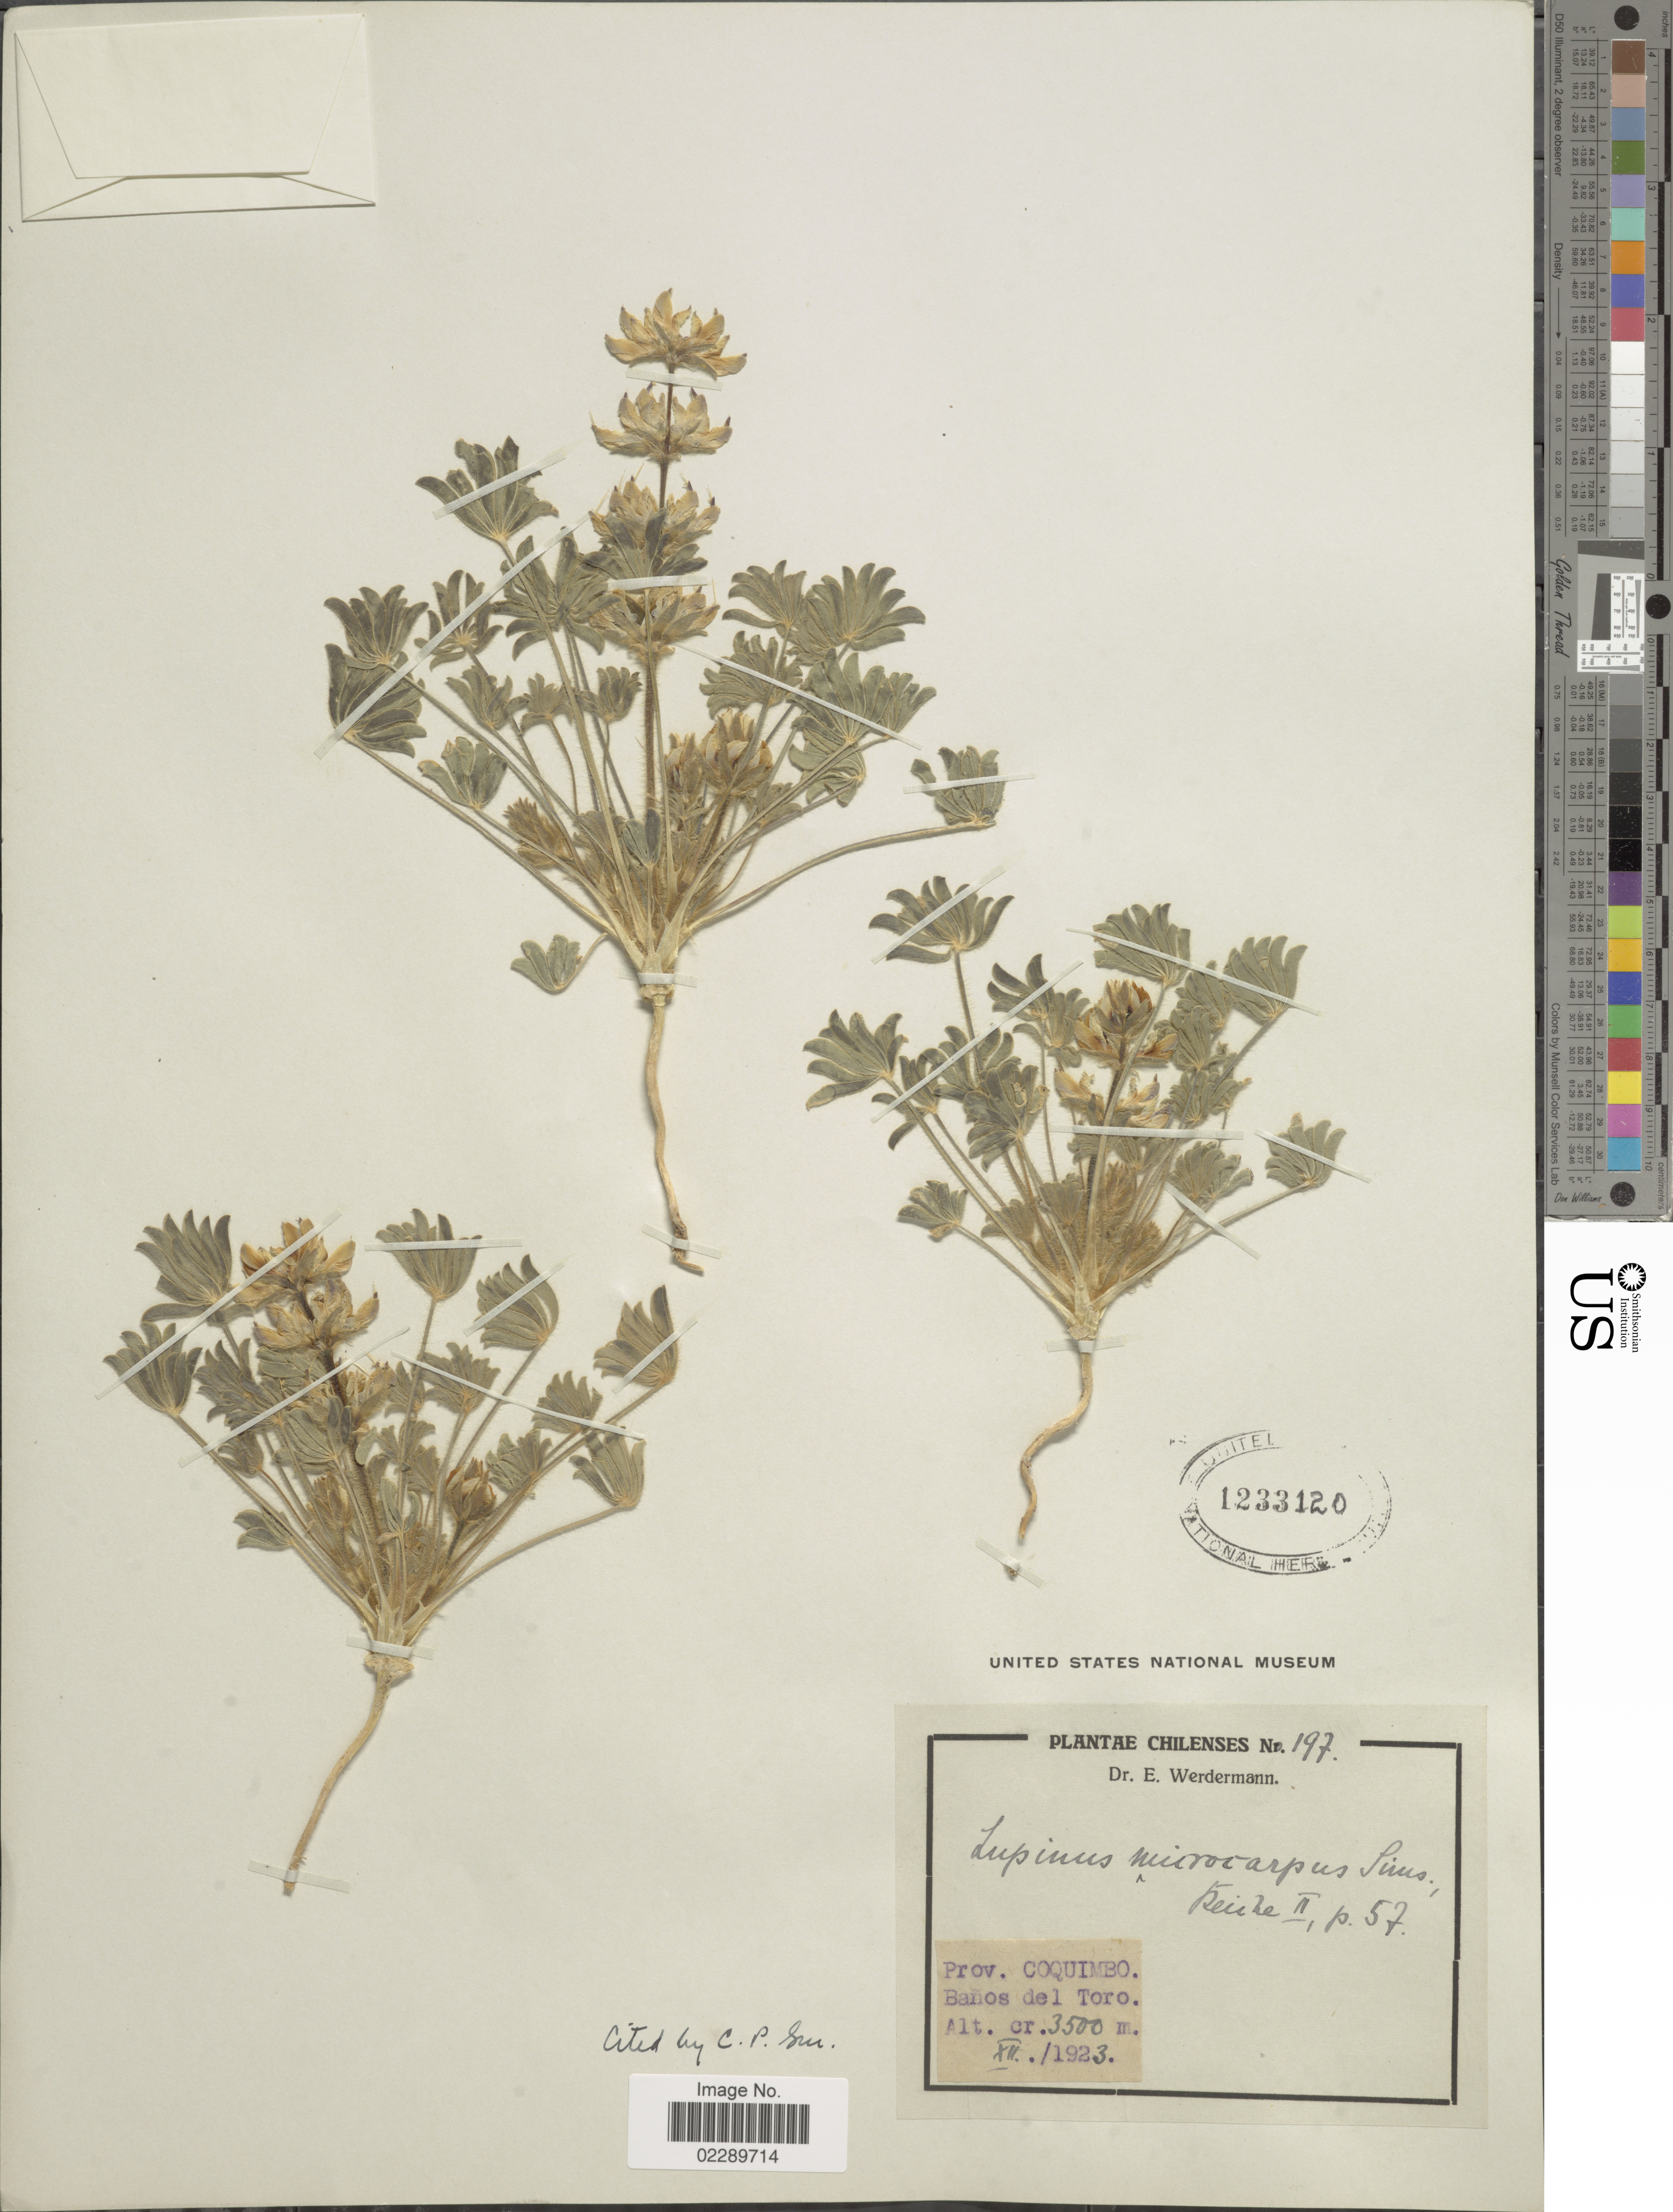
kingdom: Plantae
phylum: Tracheophyta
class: Magnoliopsida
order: Fabales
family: Fabaceae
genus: Lupinus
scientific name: Lupinus microcarpus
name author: Sims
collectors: E. Werdermann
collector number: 197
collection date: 1923-12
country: Chile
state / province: Coquimbo (IV)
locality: Prov. Coquimbo. Baños del Toro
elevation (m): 3500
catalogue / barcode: US 1233120